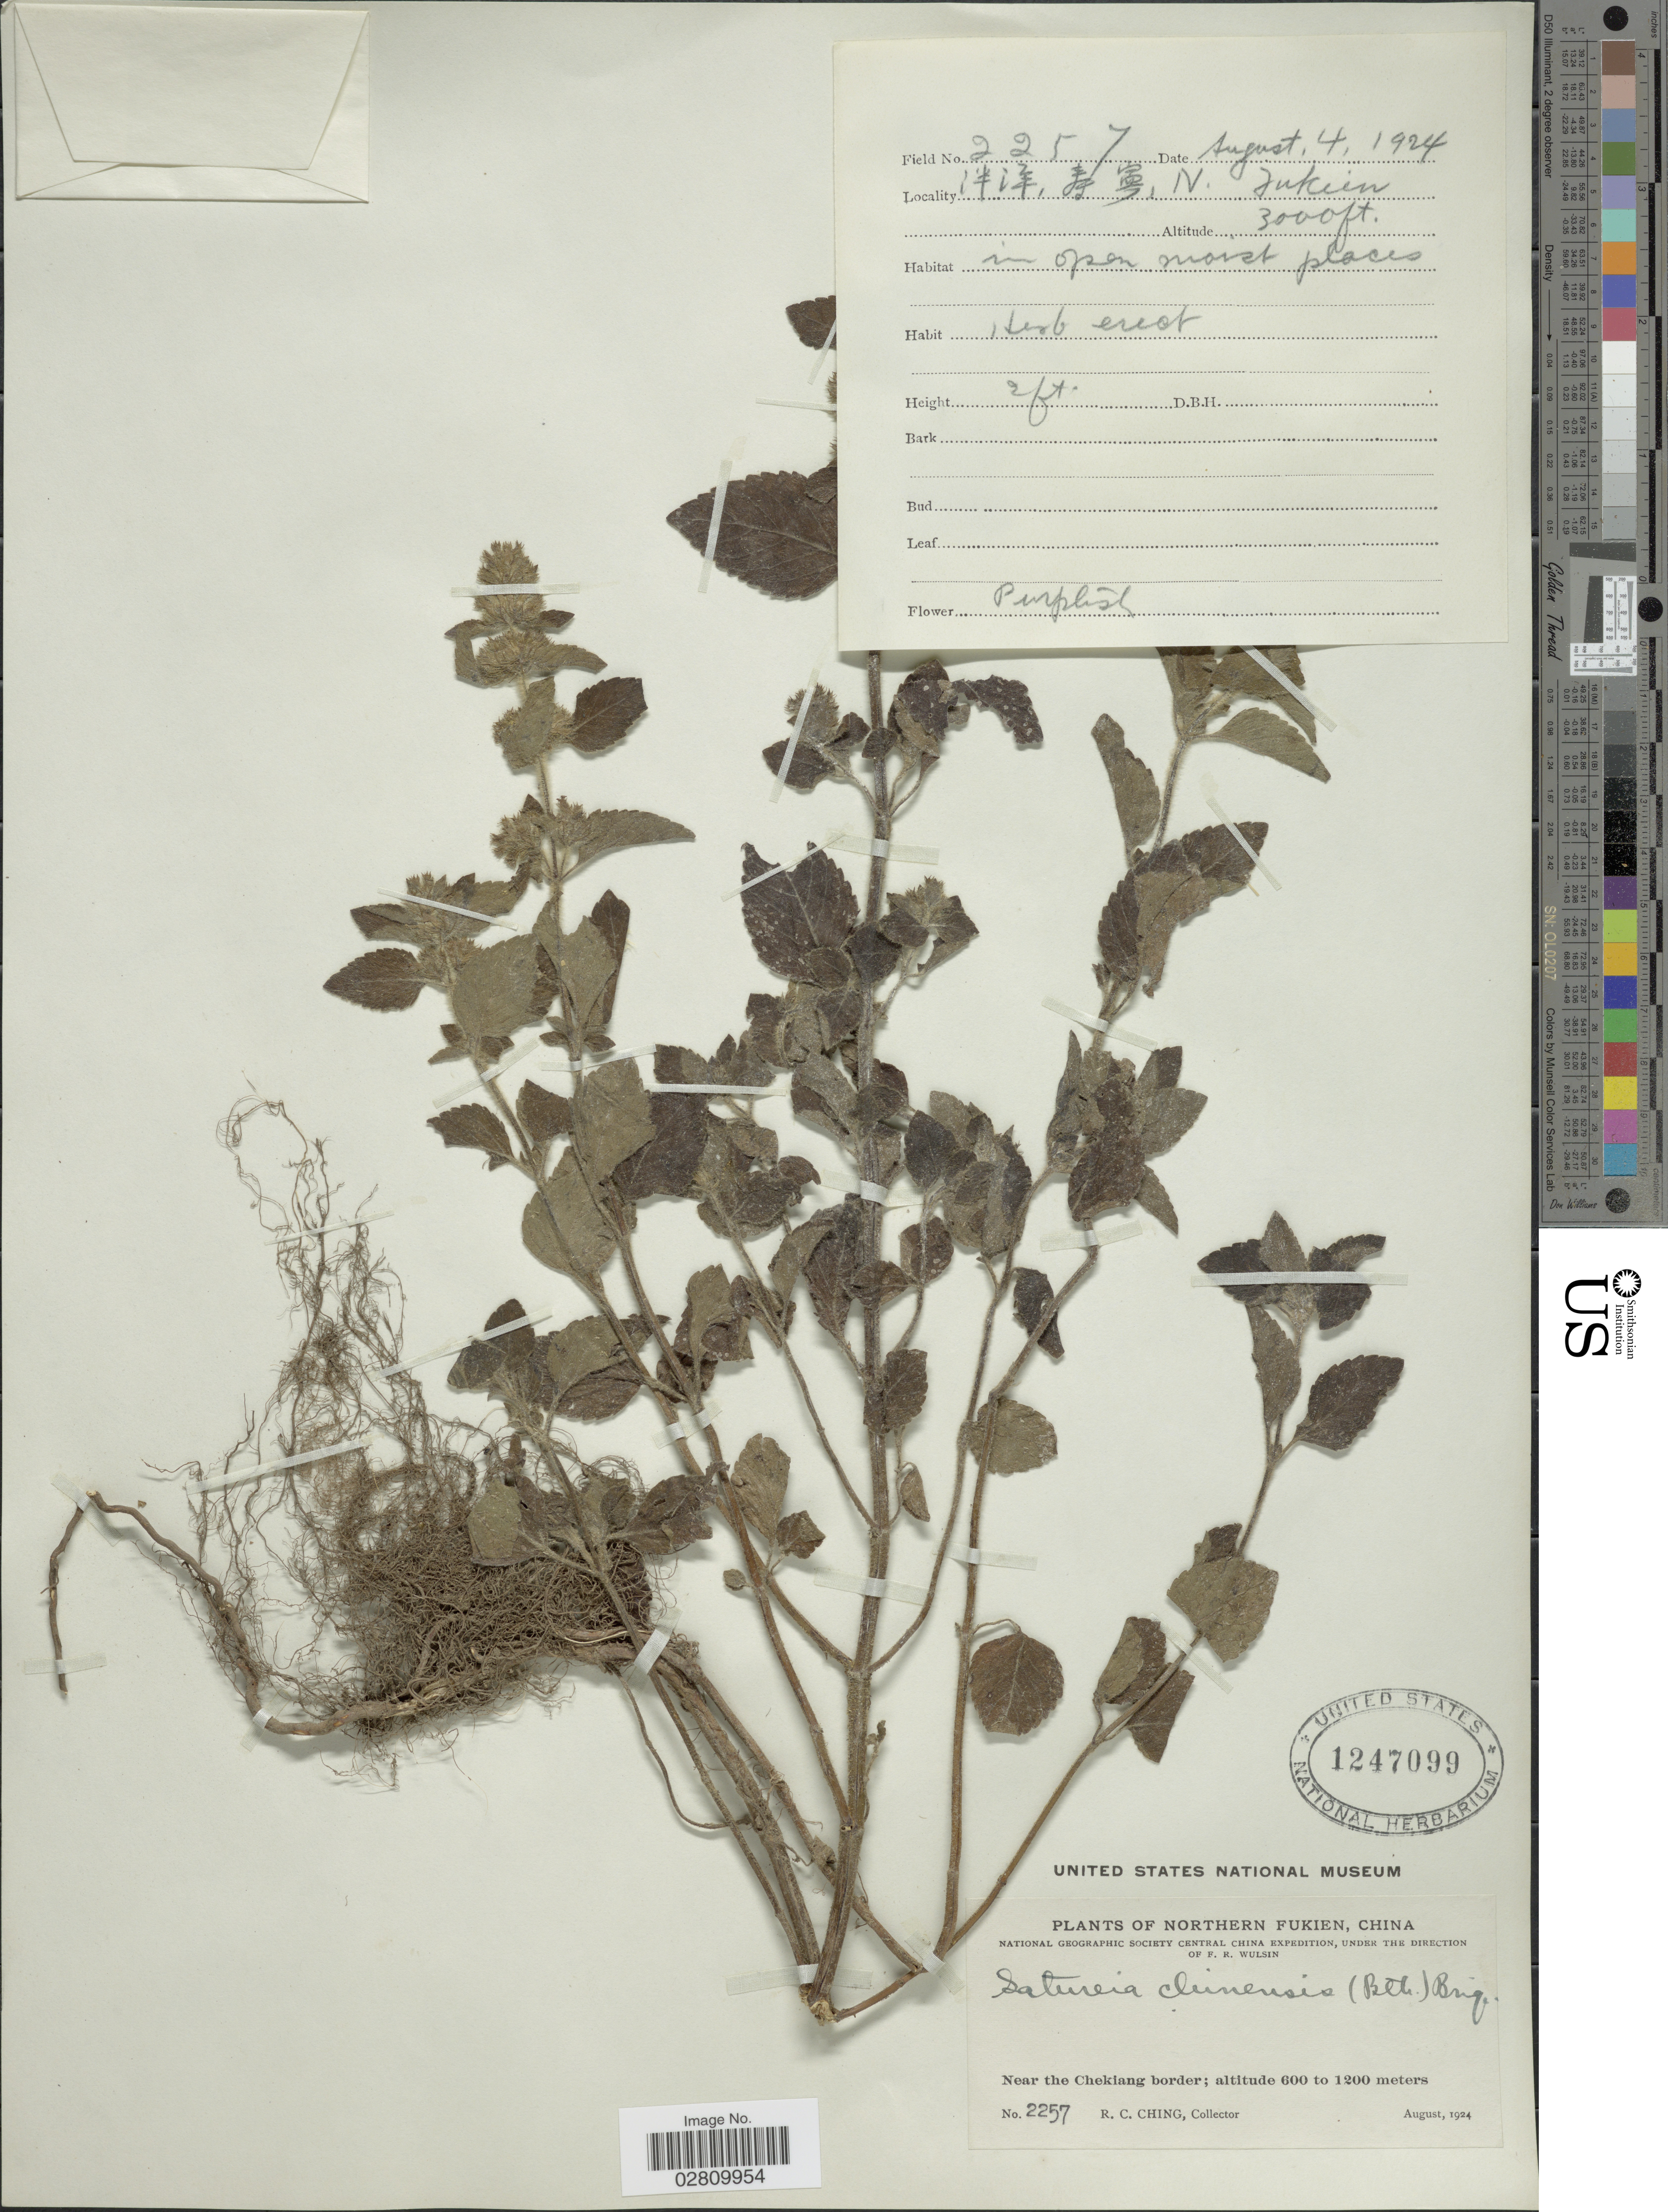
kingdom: Plantae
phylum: Tracheophyta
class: Magnoliopsida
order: Lamiales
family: Lamiaceae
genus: Calamintha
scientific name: Calamintha chinensis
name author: Benth.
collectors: R. C. Ching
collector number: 2257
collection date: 1924-08-04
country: China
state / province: Fujian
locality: Northern Fukien. Near the Chekiang border.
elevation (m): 914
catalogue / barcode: US 1247099